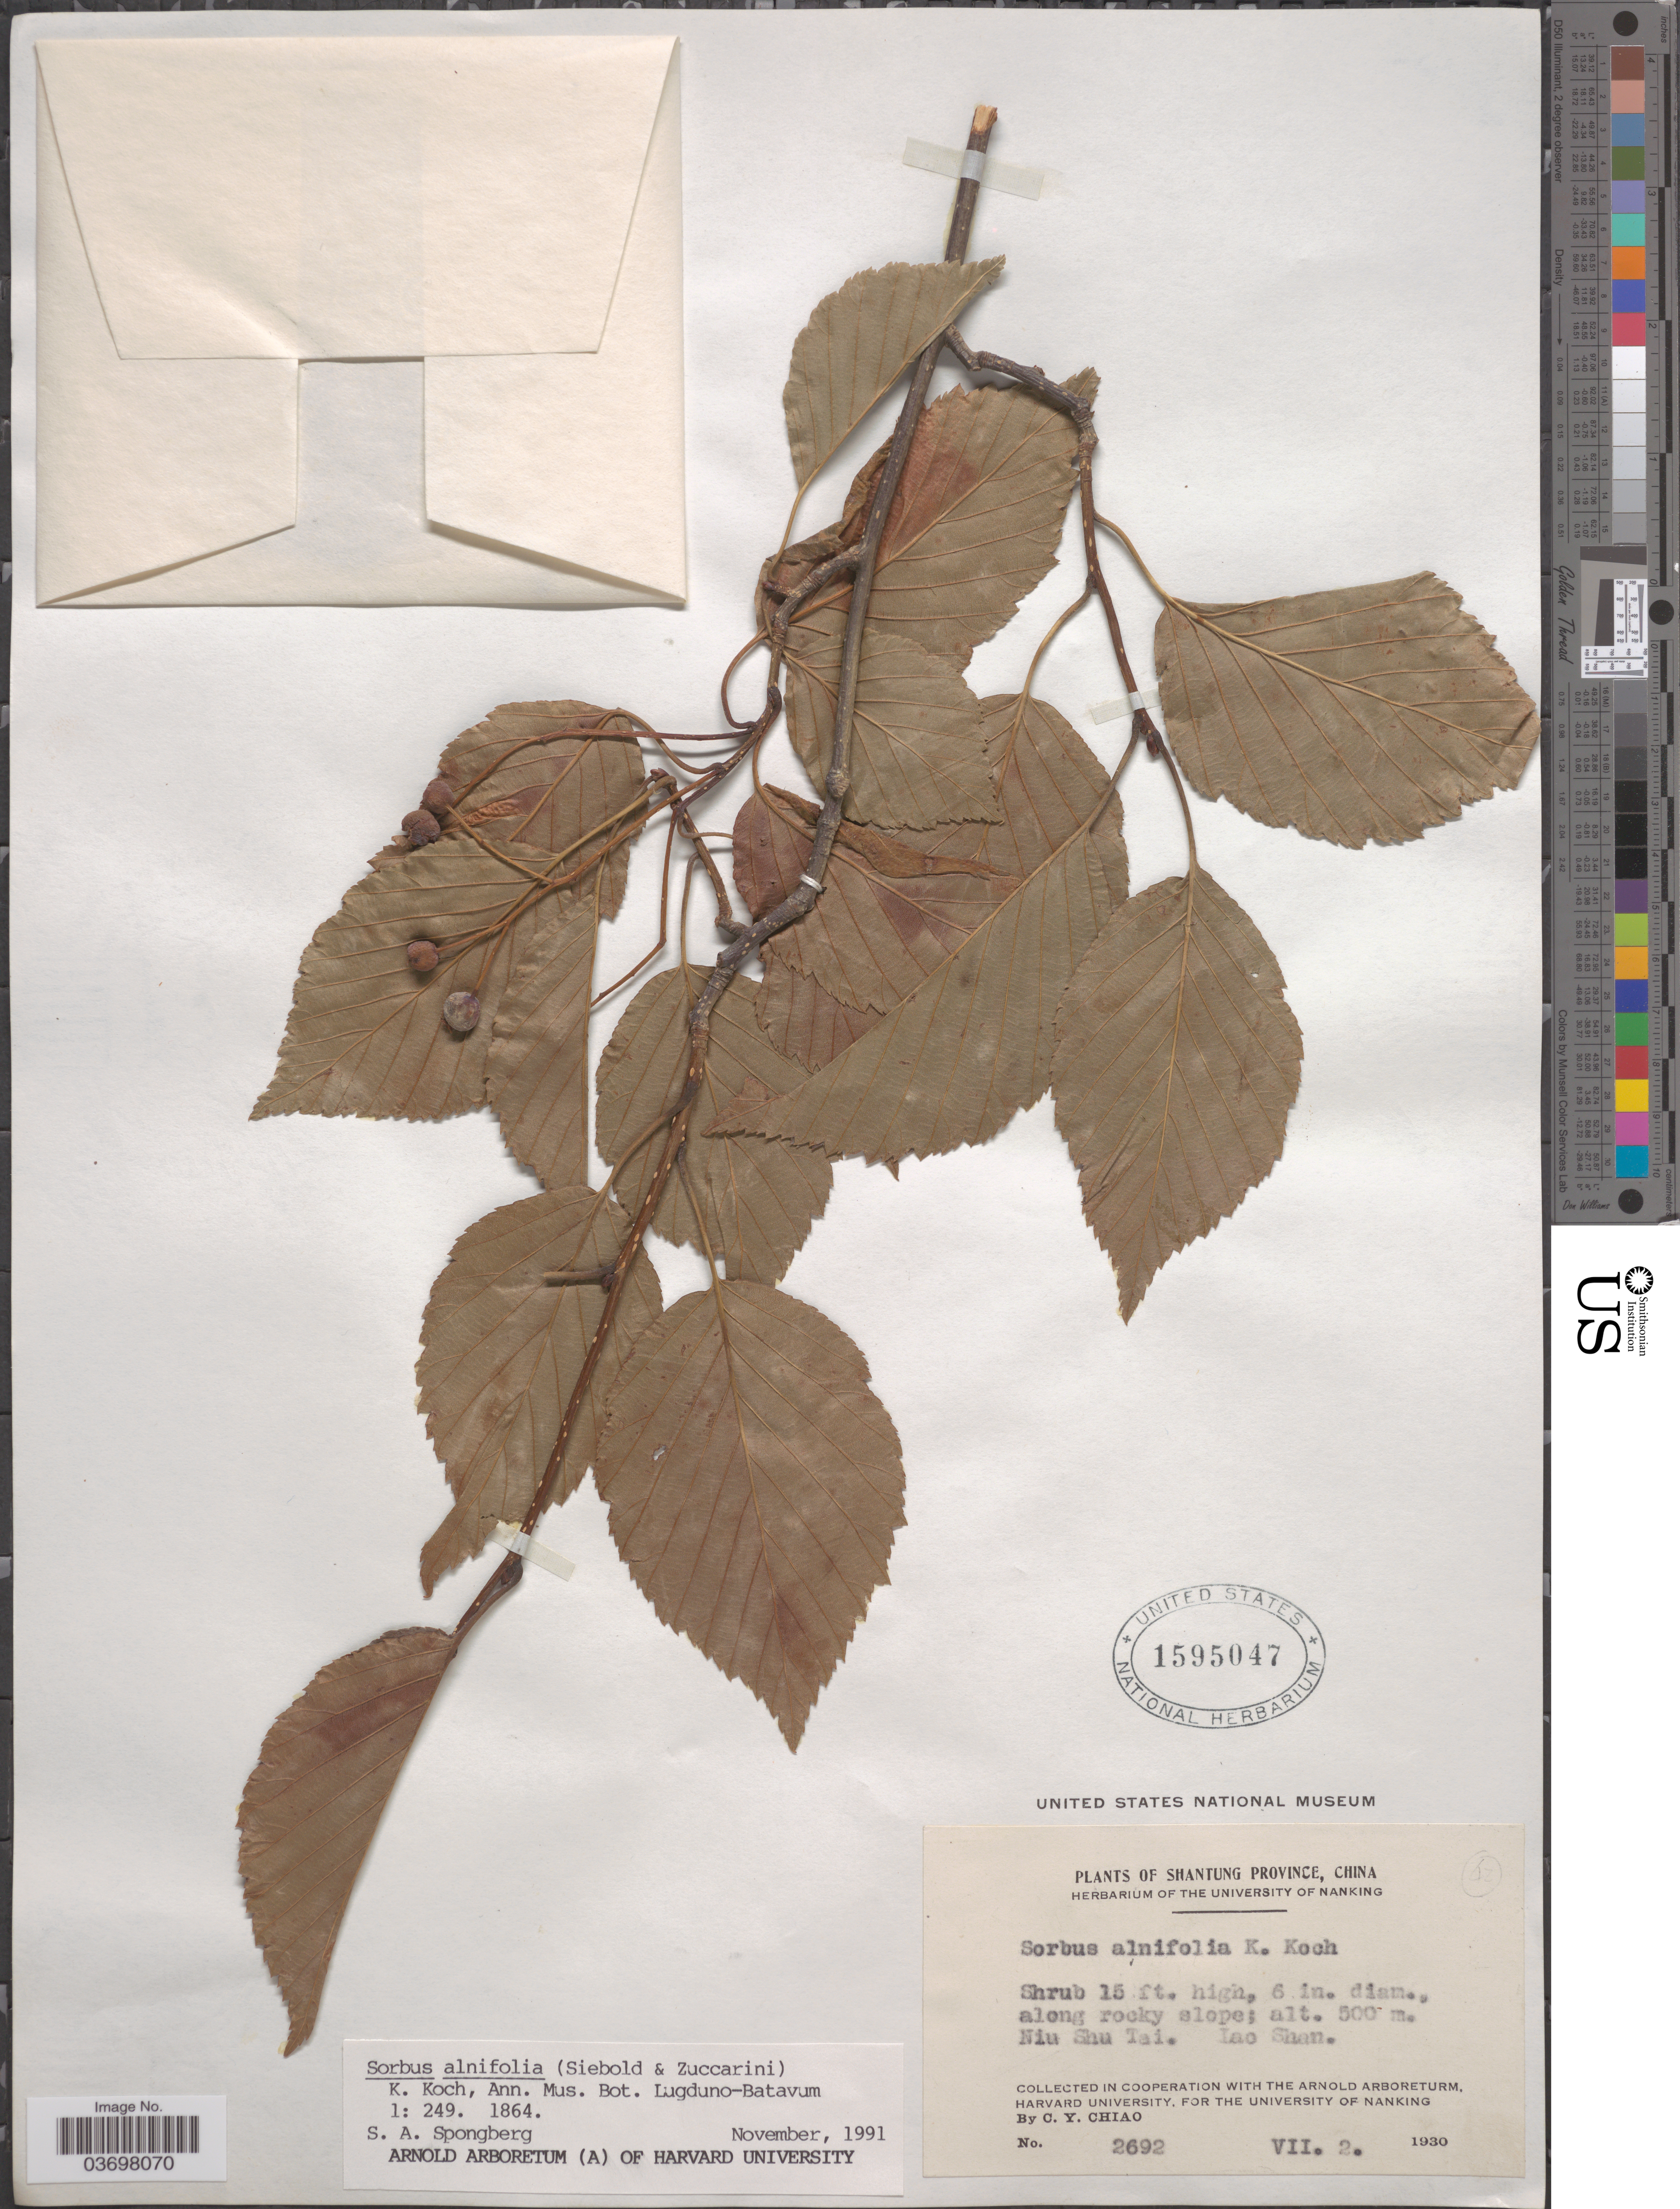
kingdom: Plantae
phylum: Tracheophyta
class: Magnoliopsida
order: Rosales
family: Rosaceae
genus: Sorbus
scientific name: Sorbus alnifolia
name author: (Siebold & Zucc.) K. Koch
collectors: C. Y. Chiao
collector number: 2692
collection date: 1930-07-02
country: China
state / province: Shandong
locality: Shantung Province. Along rocky slope. Niu Shu Tai. Lao Shan.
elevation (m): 500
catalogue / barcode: US 1595047